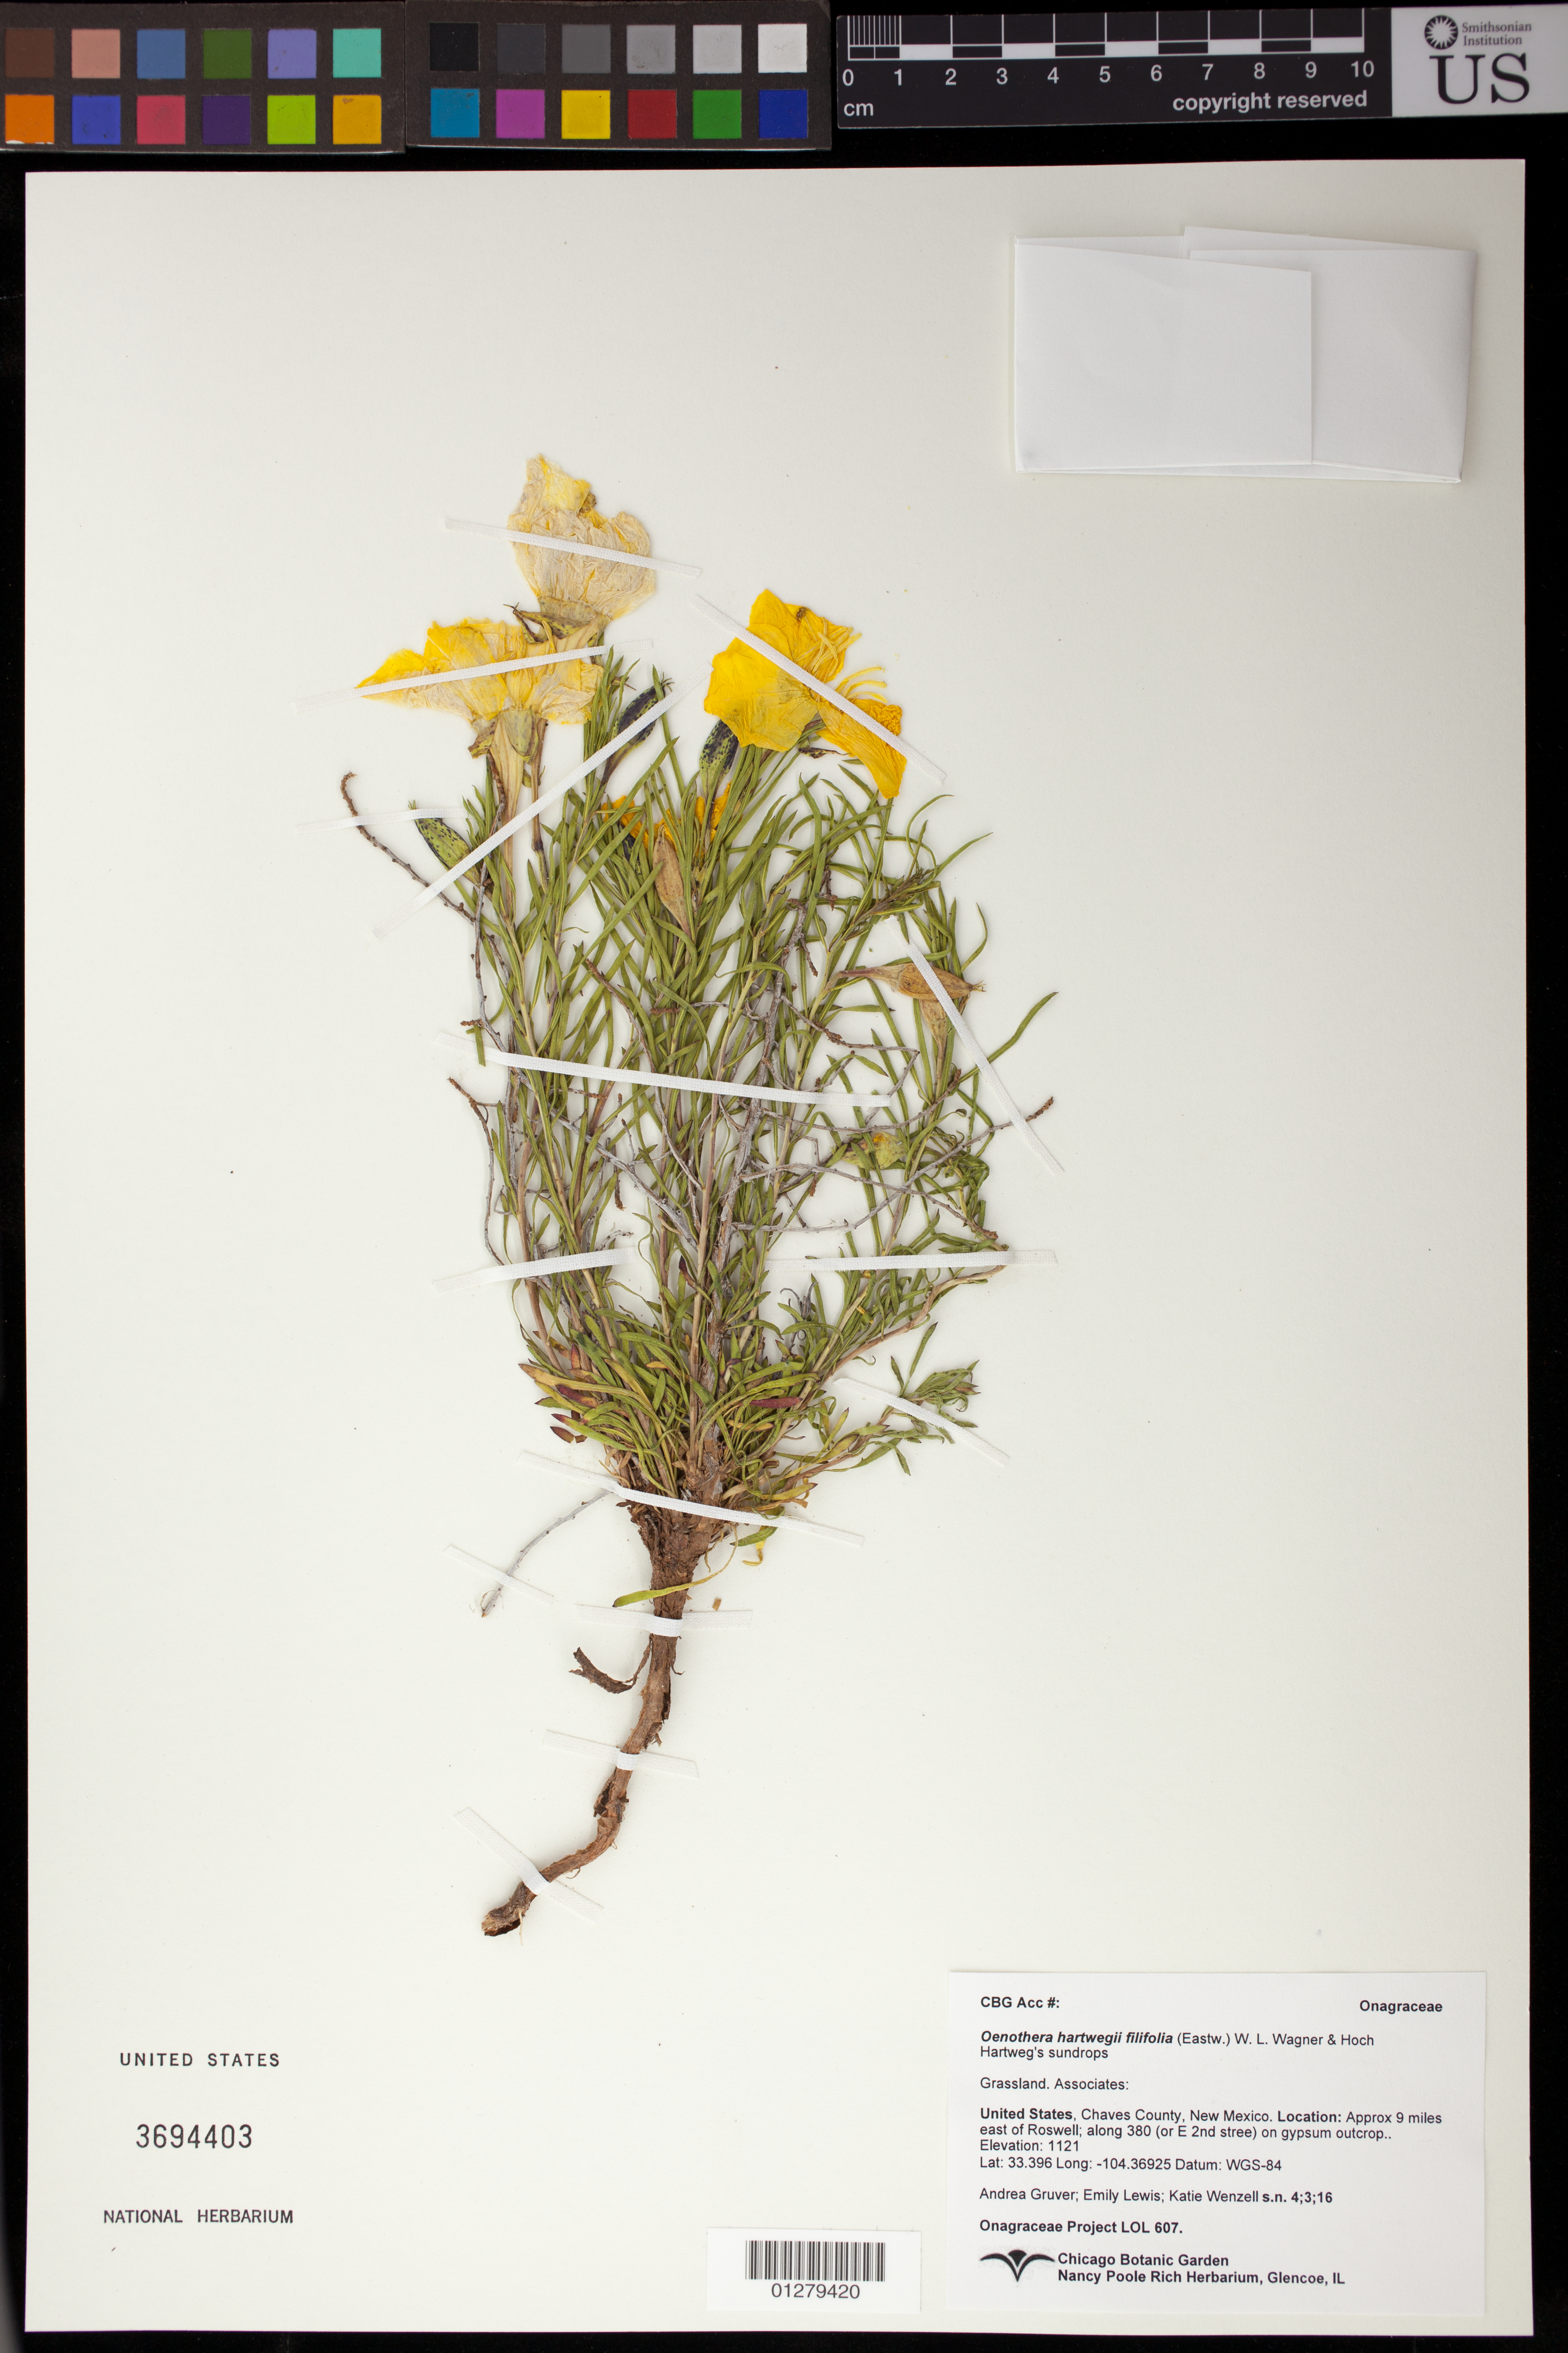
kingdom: Plantae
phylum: Tracheophyta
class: Magnoliopsida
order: Myrtales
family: Onagraceae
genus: Oenothera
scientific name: Oenothera hartwegii subsp. filifolia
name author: (Eastw.) W.L. Wagner & Hoch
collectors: A. Gruver, E. Lewis & K. Wenzell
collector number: LOL 607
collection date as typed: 4/3/16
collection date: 2016-04-03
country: United States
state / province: New Mexico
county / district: Chaves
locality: Approx. 9 miles east of Roswell, along 380 (or E 2nd street)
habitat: Roadside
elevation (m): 1121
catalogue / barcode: US 3694403